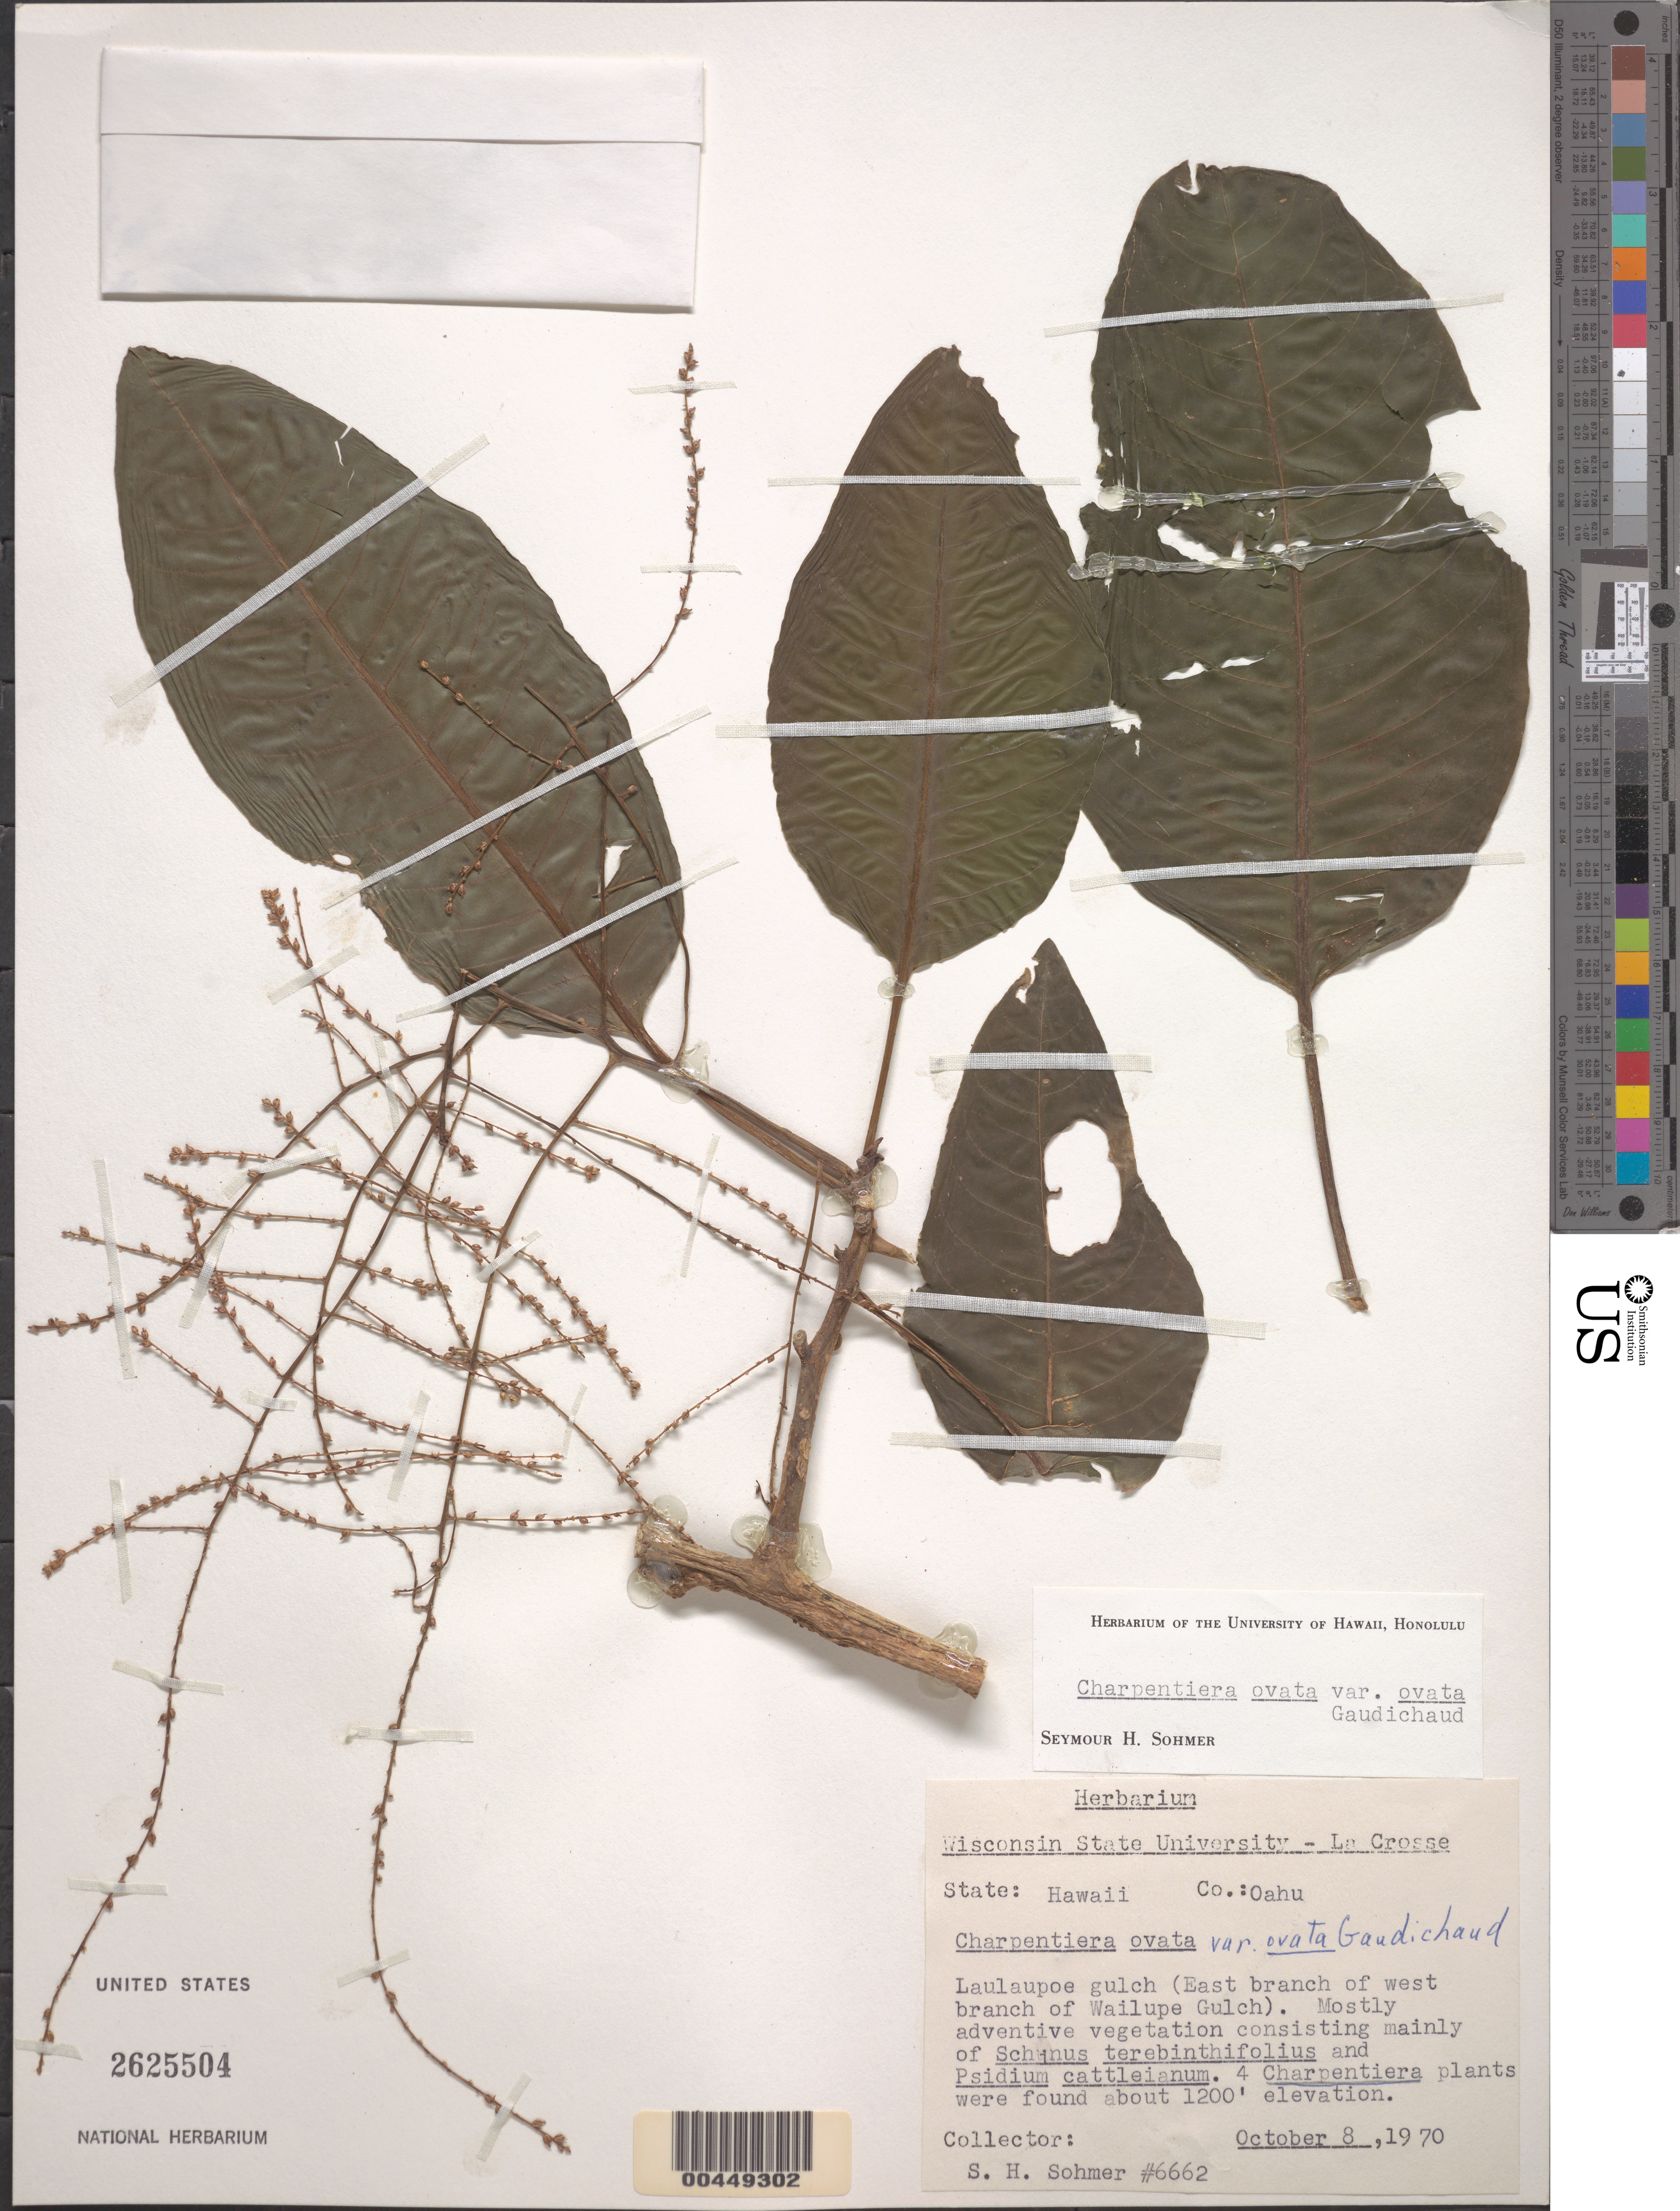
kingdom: Plantae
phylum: Tracheophyta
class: Magnoliopsida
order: Caryophyllales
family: Amaranthaceae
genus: Charpentiera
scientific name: Charpentiera ovata var. ovata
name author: Gaudich.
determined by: Sohmer, S. H.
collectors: S. H. Sohmer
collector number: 6662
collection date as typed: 8 Oct 1970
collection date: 1970-10-08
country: United States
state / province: Hawaii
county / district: Honolulu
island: Oahu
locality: Laulaupoe Gulch (E branch of W branch of Wailupe Gulch)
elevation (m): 366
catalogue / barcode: US 2625504